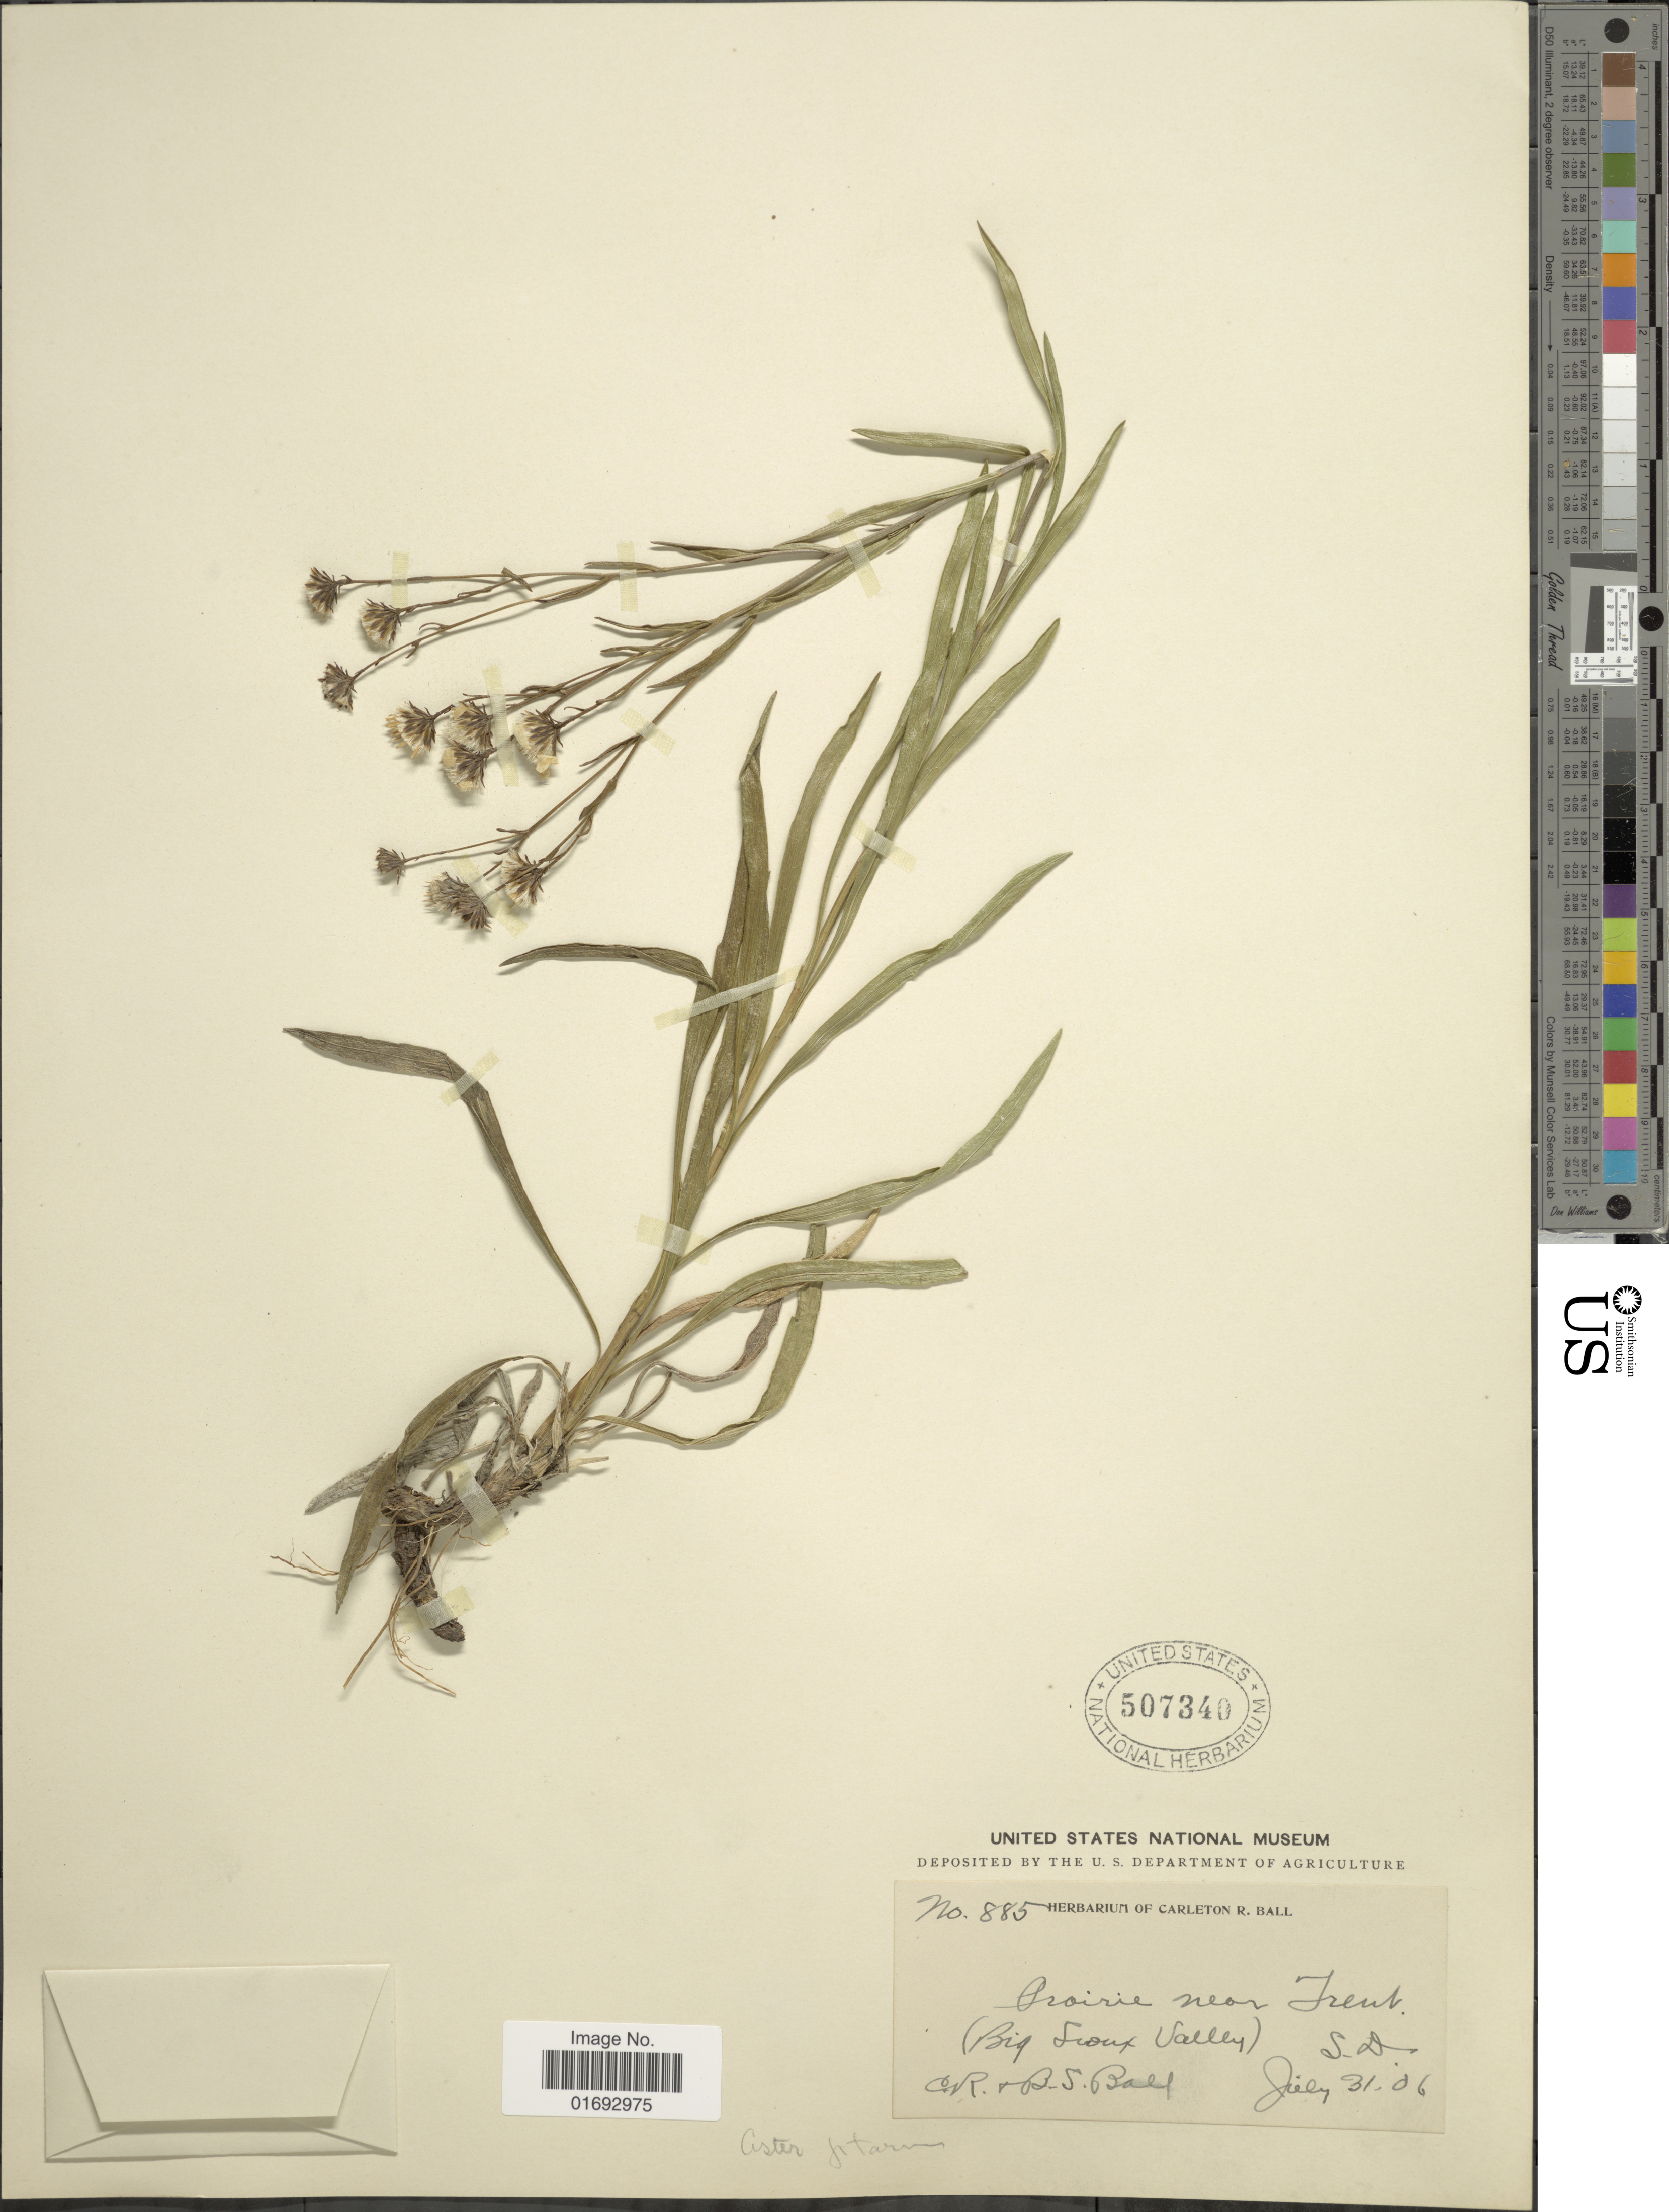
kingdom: Plantae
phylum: Tracheophyta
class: Magnoliopsida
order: Asterales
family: Asteraceae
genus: Oligoneuron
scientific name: Oligoneuron album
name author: (Nutt.) G.L. Nesom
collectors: C. R. Ball & B. S. Ball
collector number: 885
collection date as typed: Transcribed d/m/y: 31/7/6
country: United States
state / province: South Dakota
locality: Prairie near Trent. (Big Sioux Valley)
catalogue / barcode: US 507340